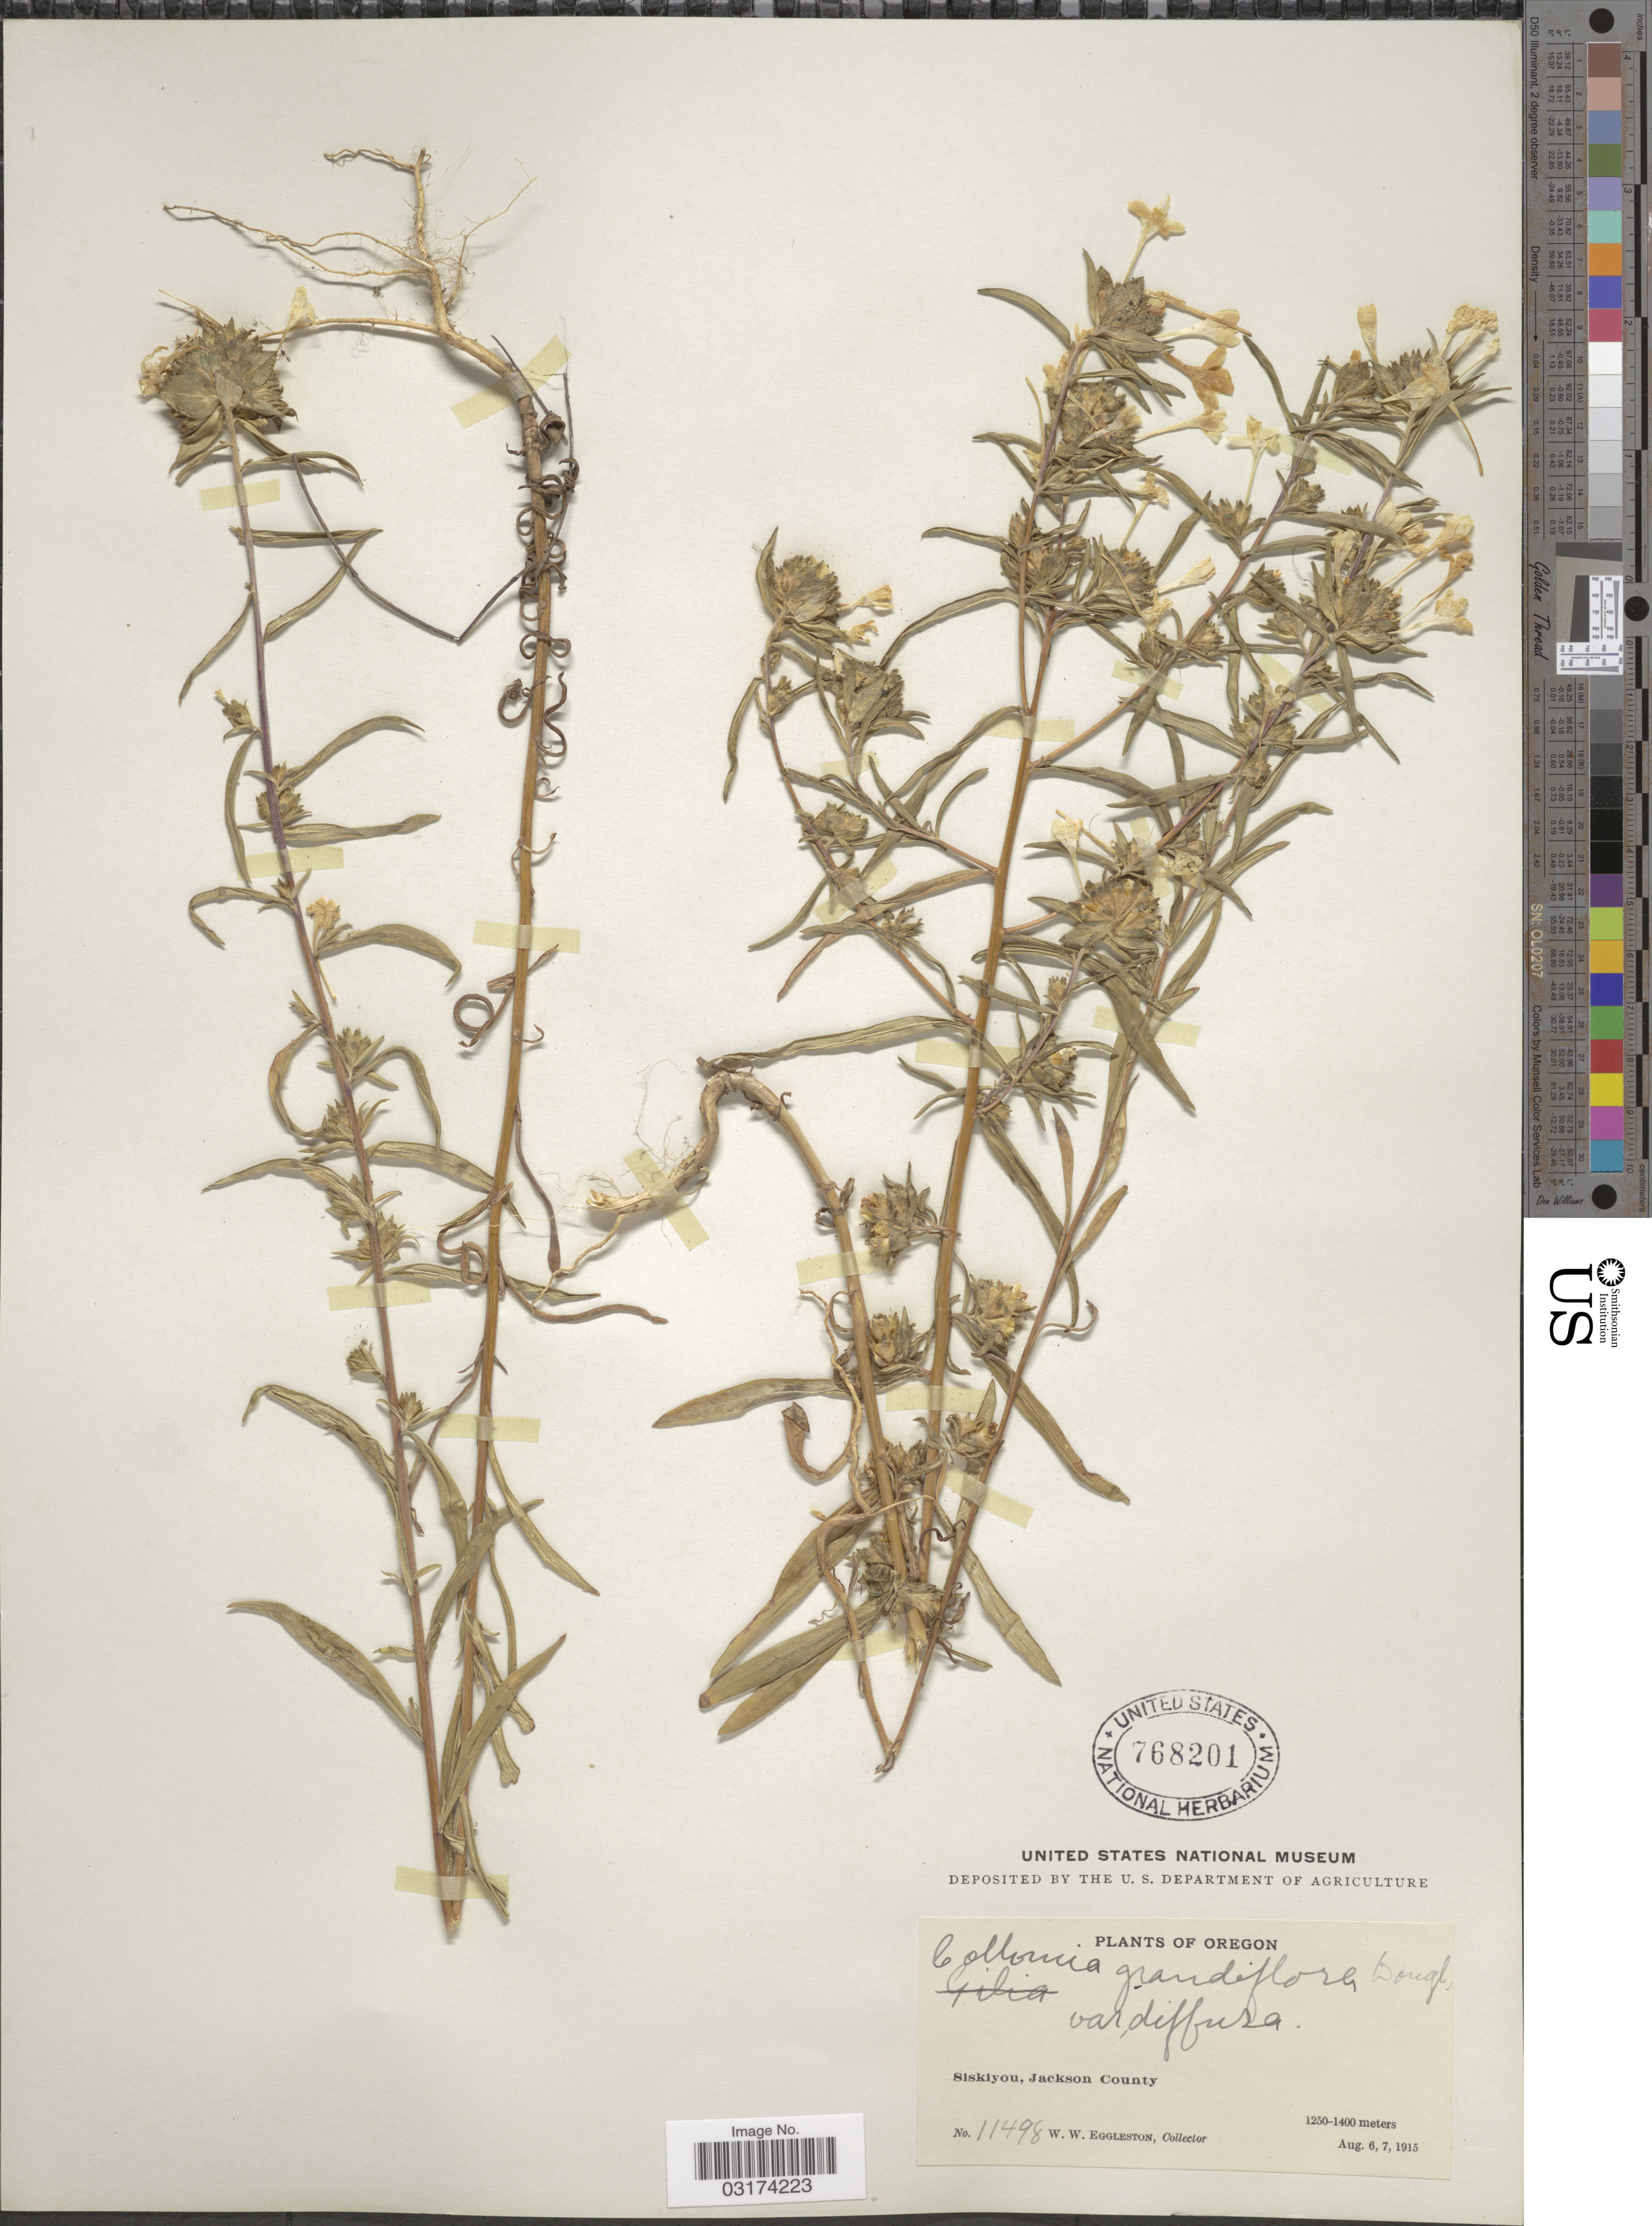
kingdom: Plantae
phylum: Tracheophyta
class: Magnoliopsida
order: Ericales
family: Polemoniaceae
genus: Collomia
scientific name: Collomia grandiflora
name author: Douglas ex Lindl.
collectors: W. W. Eggleston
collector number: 11498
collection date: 1915-08-06/1915-08-07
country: United States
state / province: Oregon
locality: Siskiyou, Jackson County.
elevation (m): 1250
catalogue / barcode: US 768201